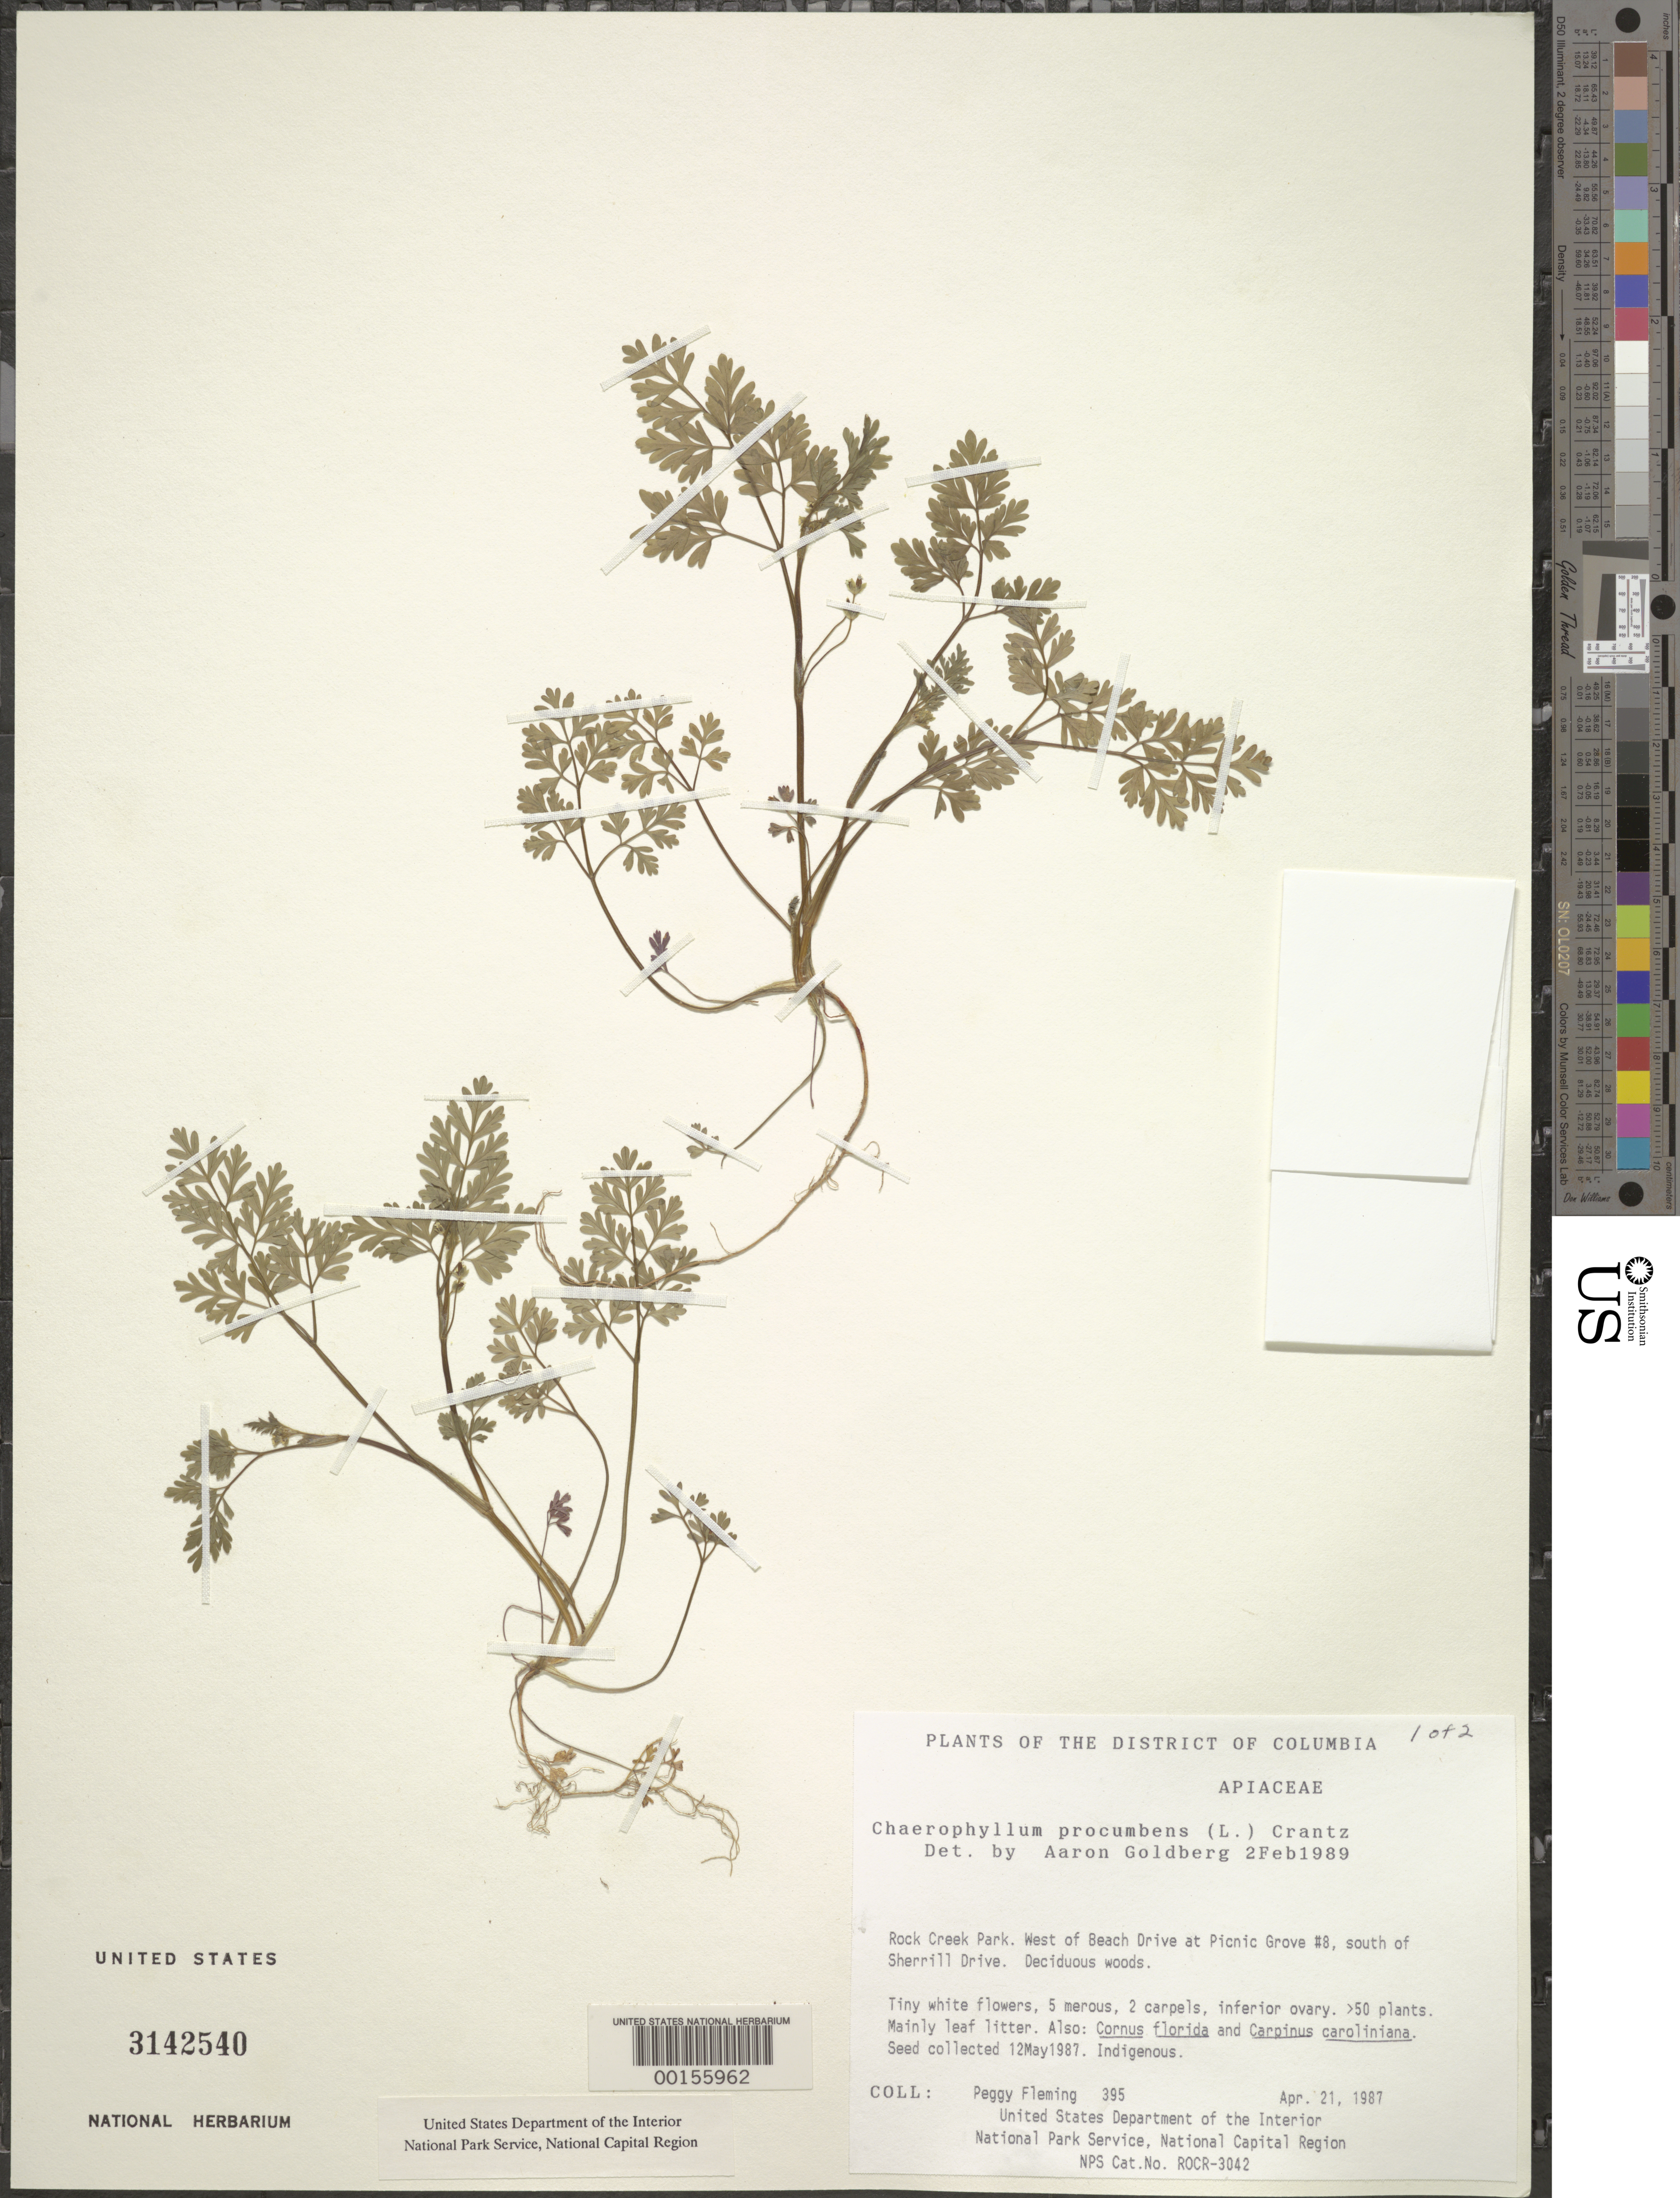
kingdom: Plantae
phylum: Tracheophyta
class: Magnoliopsida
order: Apiales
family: Apiaceae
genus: Chaerophyllum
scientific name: Chaerophyllum procumbens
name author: (L.) Crantz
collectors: P. Fleming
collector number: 395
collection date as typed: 21 Apr 1987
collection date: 1987-04-21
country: United States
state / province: District of Columbia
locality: Rock Creek Park, Beach Drive at Picnic Grove #8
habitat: Deciduous woods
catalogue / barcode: US 3142540